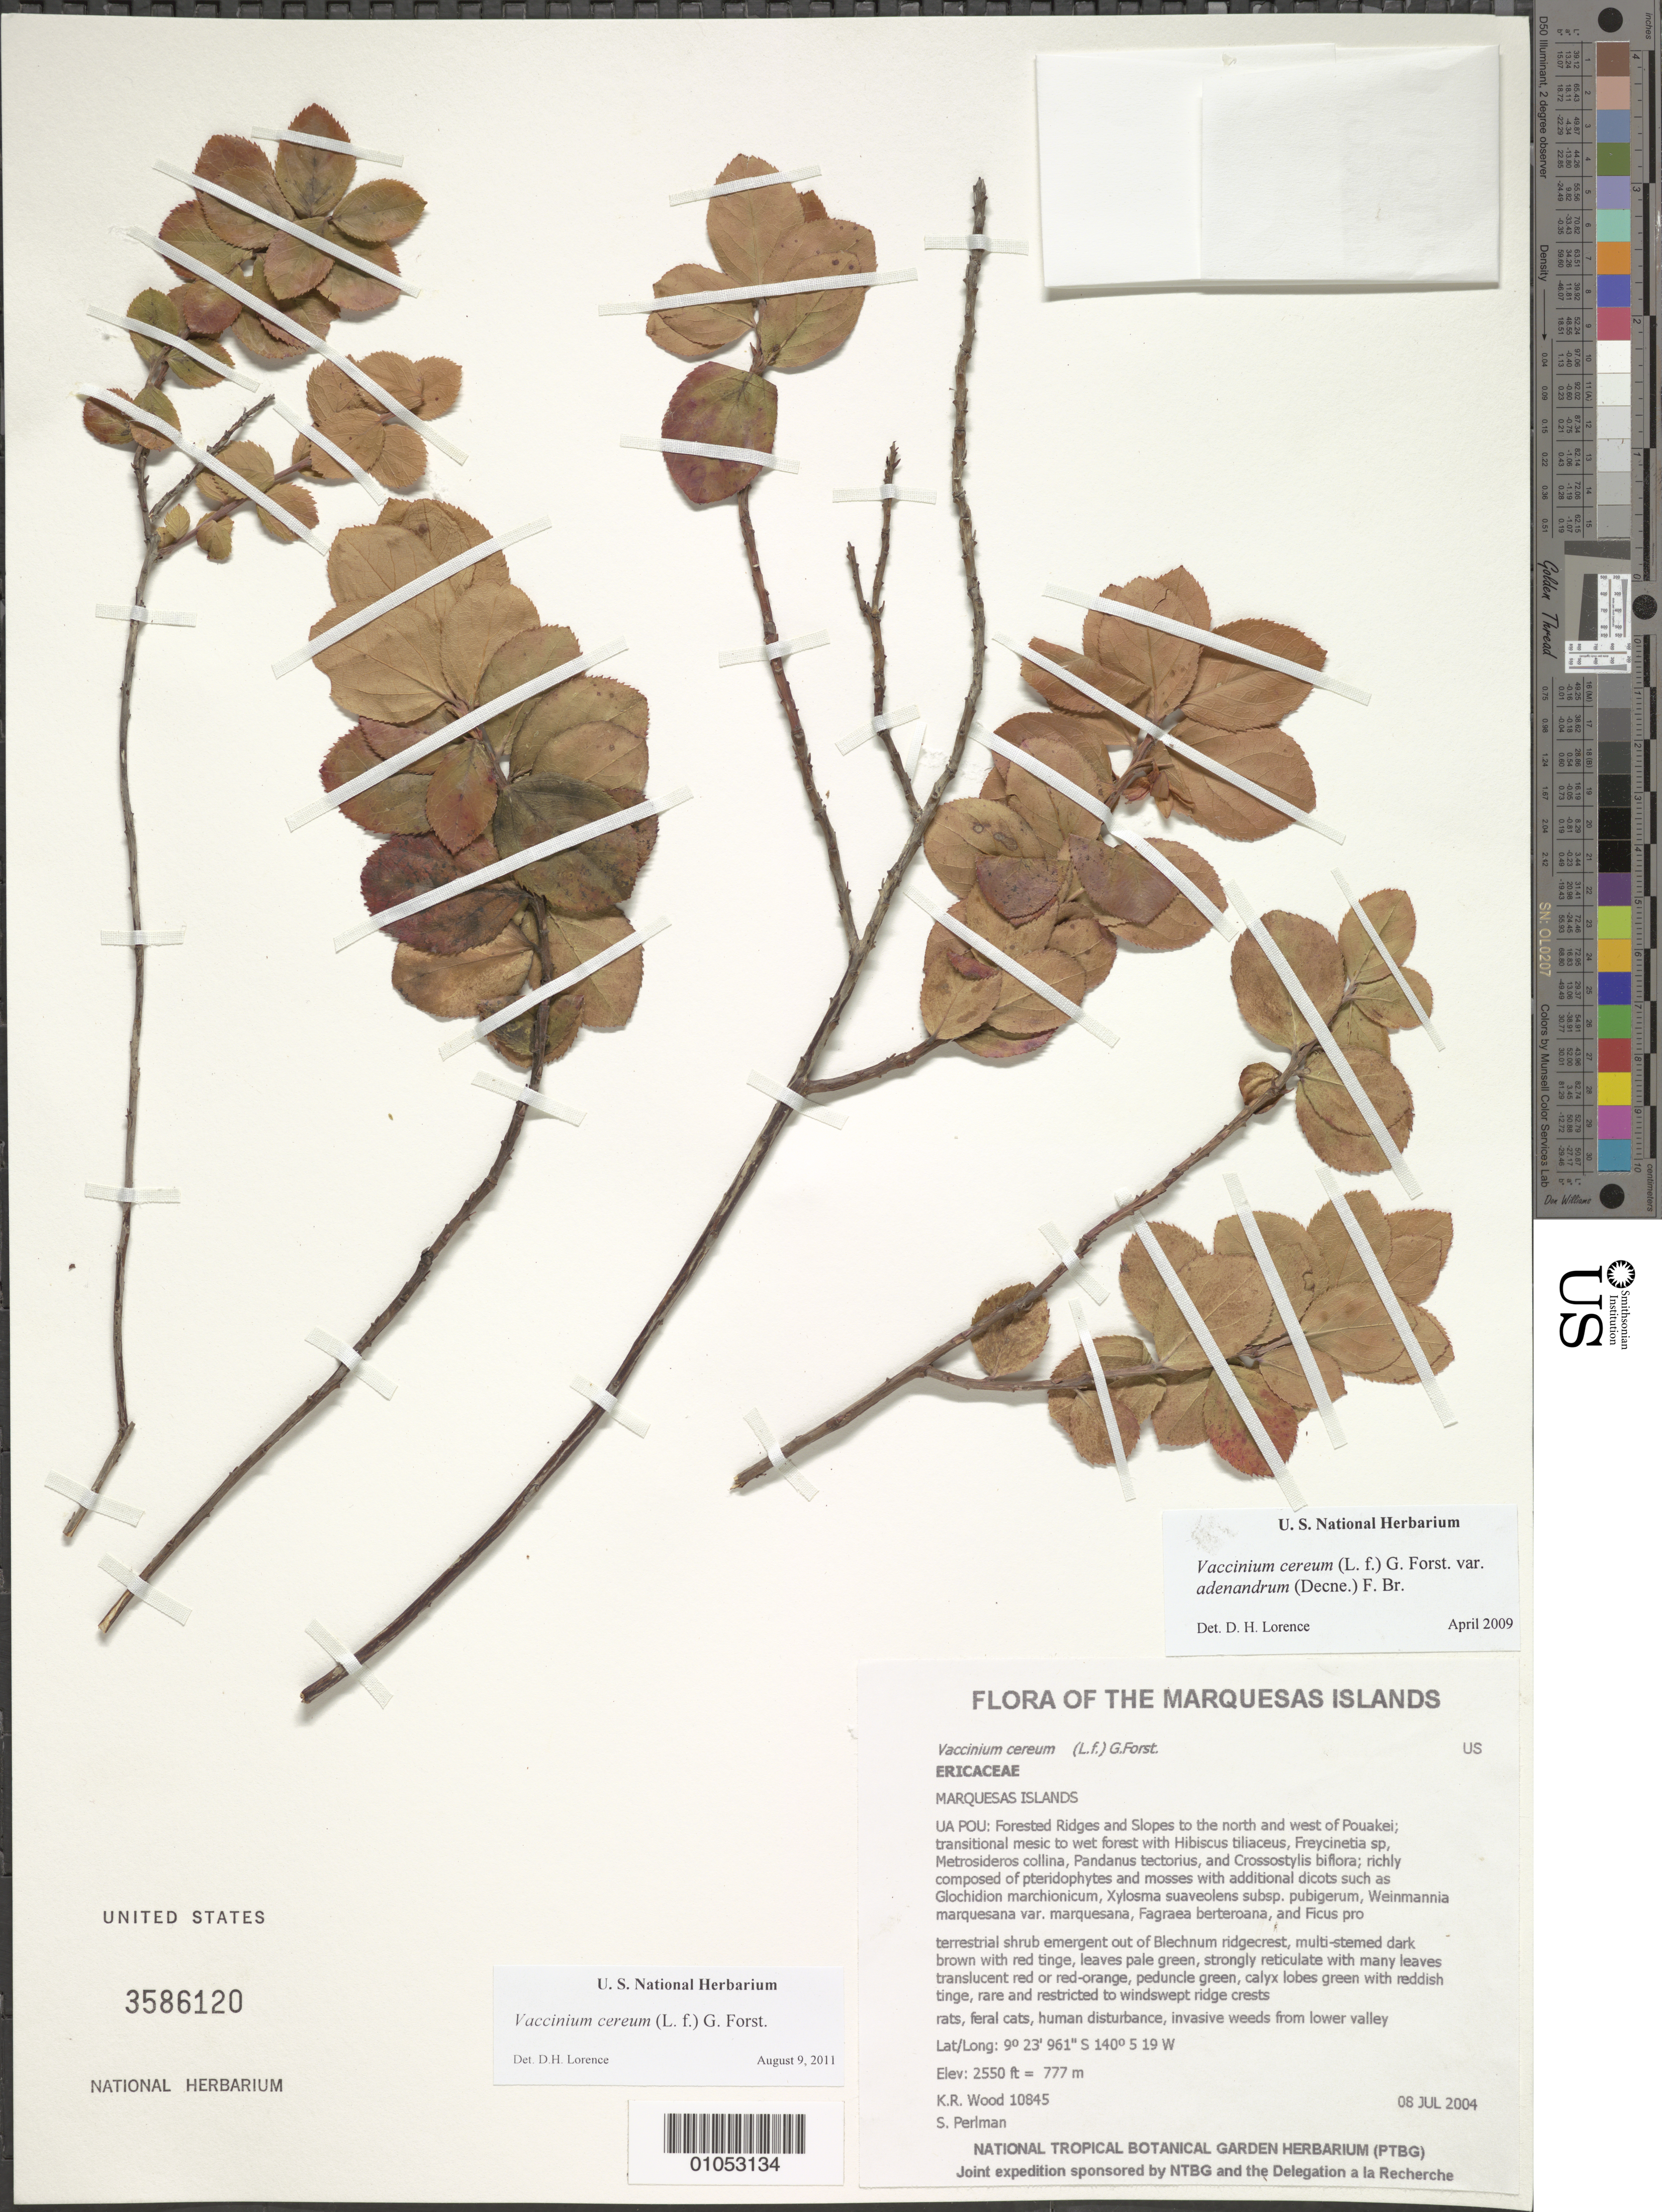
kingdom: Plantae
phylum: Tracheophyta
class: Magnoliopsida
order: Ericales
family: Ericaceae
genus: Vaccinium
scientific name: Vaccinium cereum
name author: (L. f.) G. Forst.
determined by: Lorence, David H., (PTBG), National Tropical Botanical Garden (UNITED STATES)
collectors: K. R. Wood & S. P. Perlman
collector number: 10845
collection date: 2004-07-08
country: French Polynesia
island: Ua Pou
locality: Forested Ridges and Slopes to the north and west of Pouakei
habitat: Transitional mesic to wet forest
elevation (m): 777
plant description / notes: Rats, feral cats, human disturbance, invasive weeds from lower valley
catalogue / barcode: US 3586120